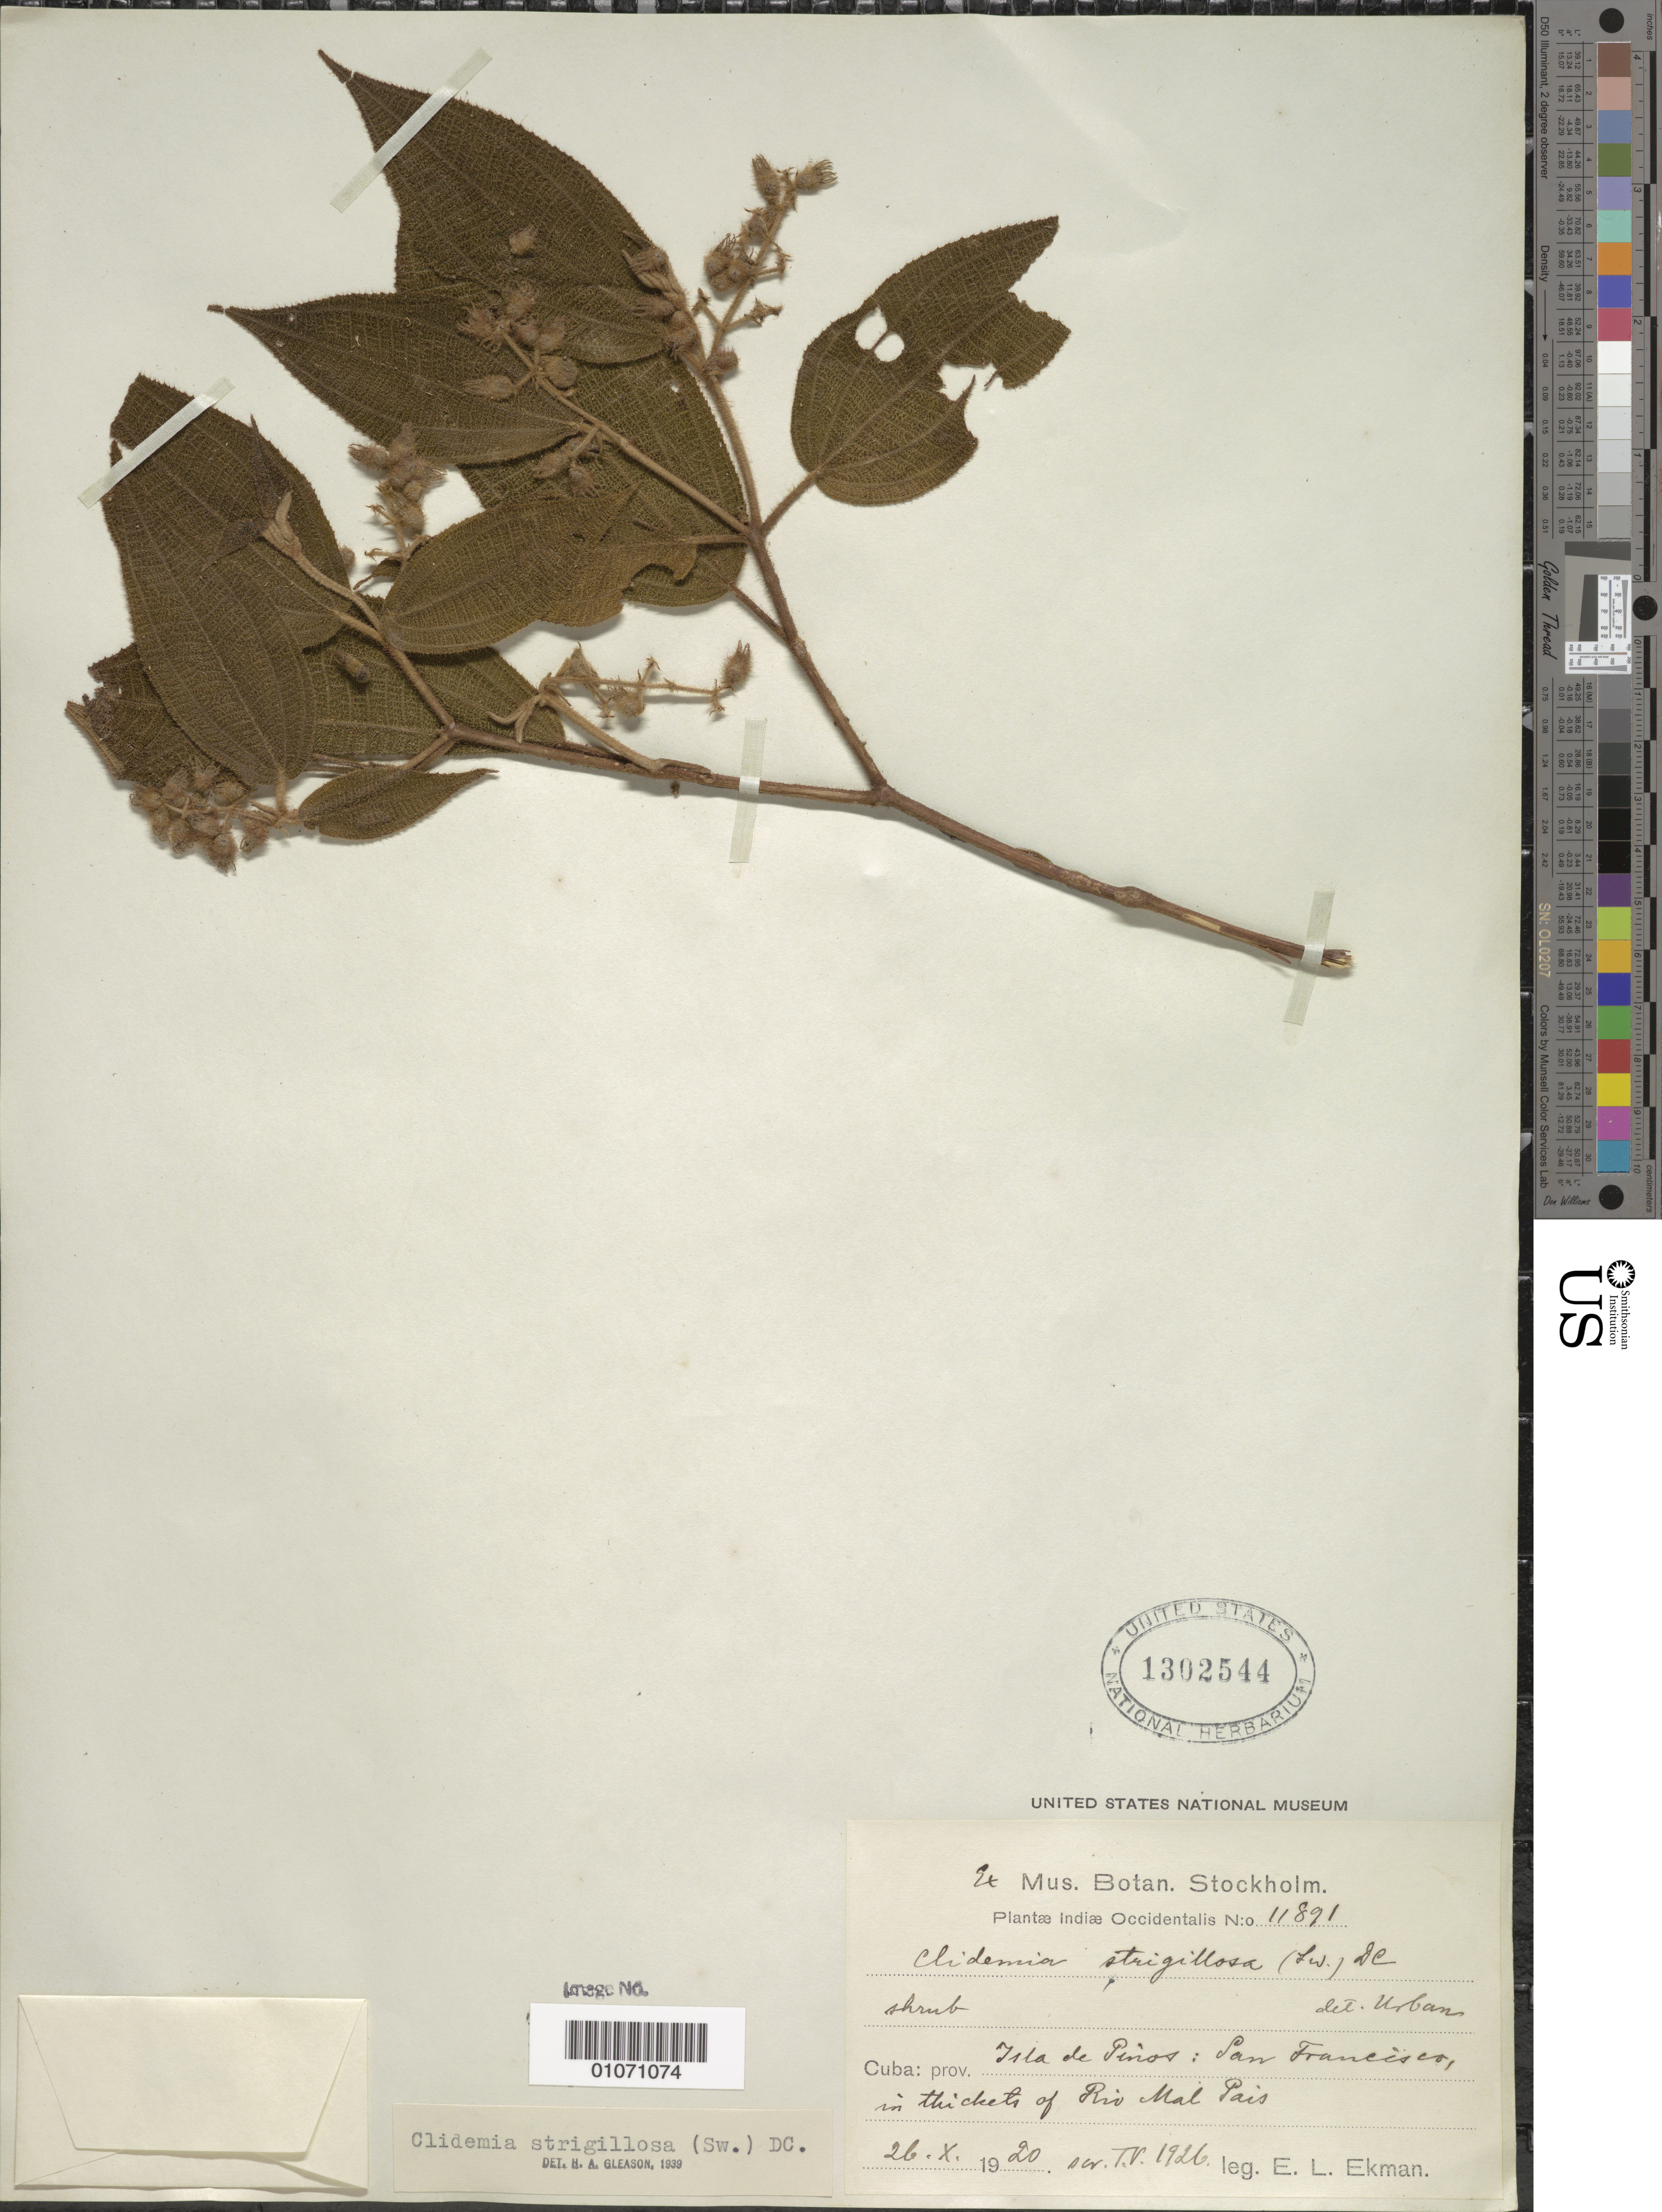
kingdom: Plantae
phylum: Tracheophyta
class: Magnoliopsida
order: Myrtales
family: Melastomataceae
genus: Clidemia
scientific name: Clidemia strigillosa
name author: (Sw.) DC.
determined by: Gleason, H. A.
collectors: E. L. Ekman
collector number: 11891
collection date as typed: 26 Oct 1920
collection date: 1920-10-26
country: Cuba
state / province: Isla de La Juventud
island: Isla de la Juventud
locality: San Francisco, Rio Mal Pais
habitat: In thickets of river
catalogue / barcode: US 1302544